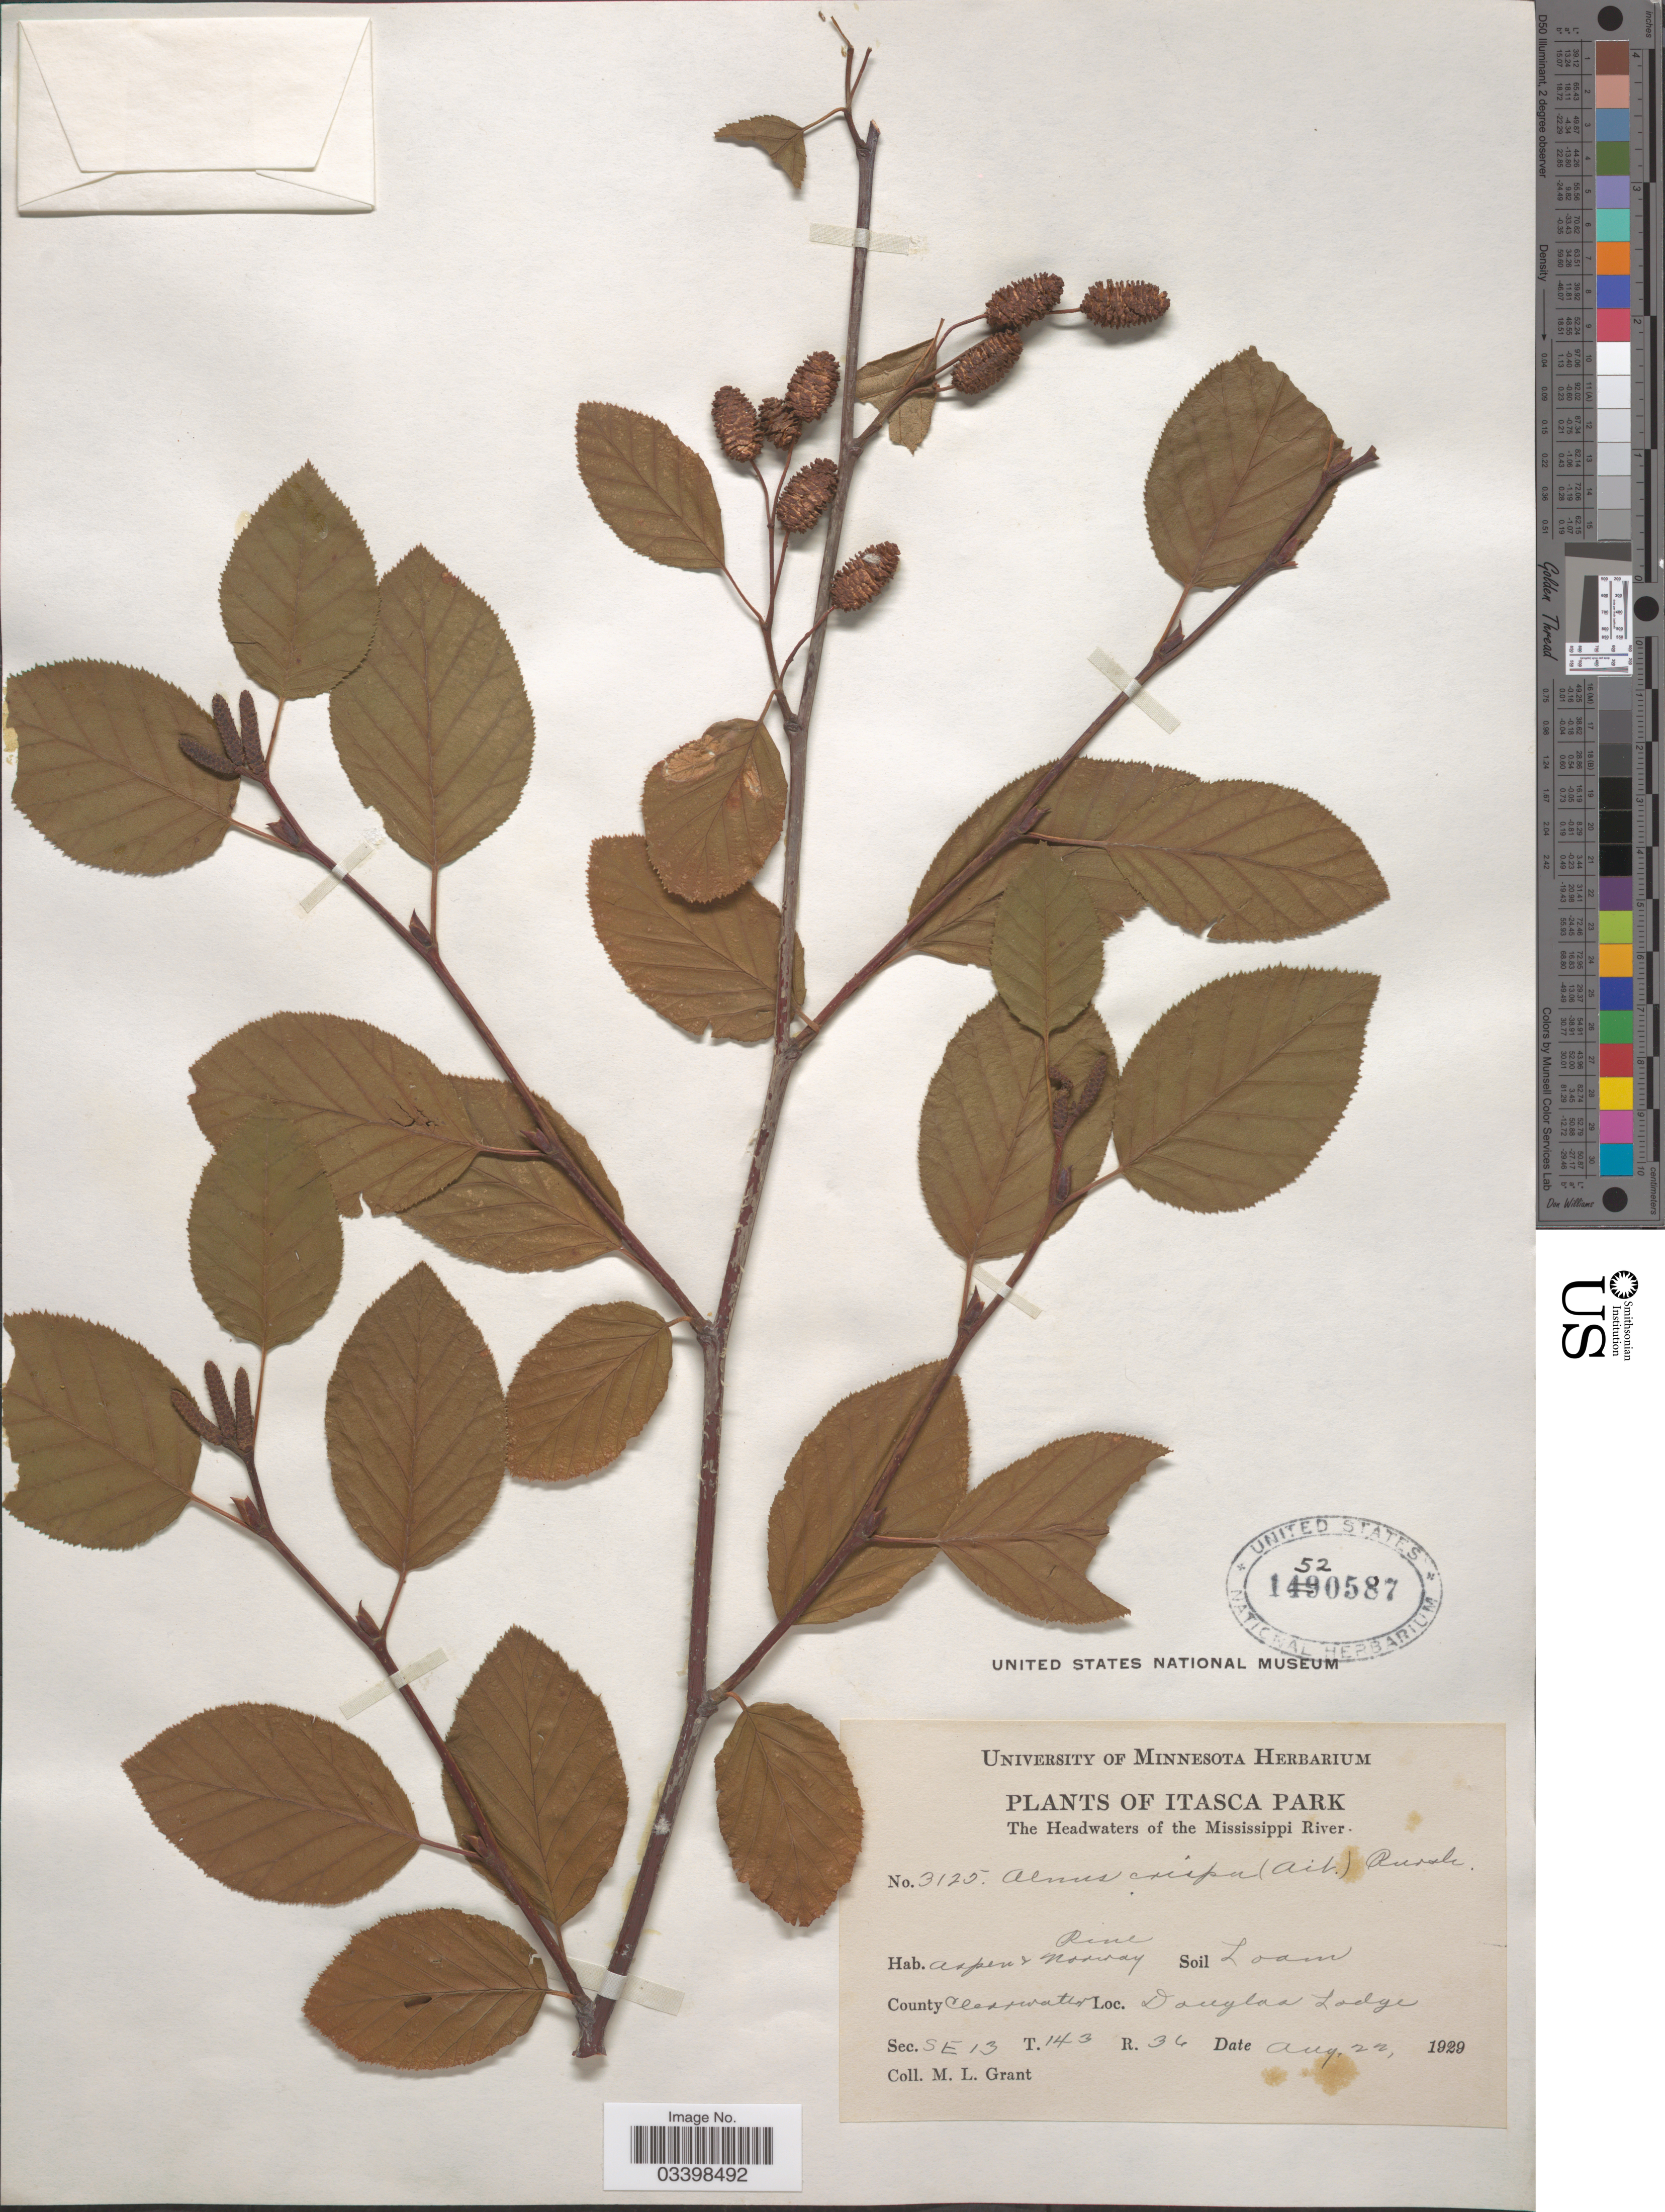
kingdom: Plantae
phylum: Tracheophyta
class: Magnoliopsida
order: Fagales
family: Betulaceae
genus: Alnus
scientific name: Alnus viridis subsp. crispa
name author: (Aiton) Turrill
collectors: M. L. Grant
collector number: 3125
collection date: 1929-08-22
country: United States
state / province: Minnesota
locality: Itasca Park. The Headwaters of the Mississippi River. County Clearwater. Douglas Lodge. Sec. SE 13 T.143 R.36.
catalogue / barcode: US 1520587